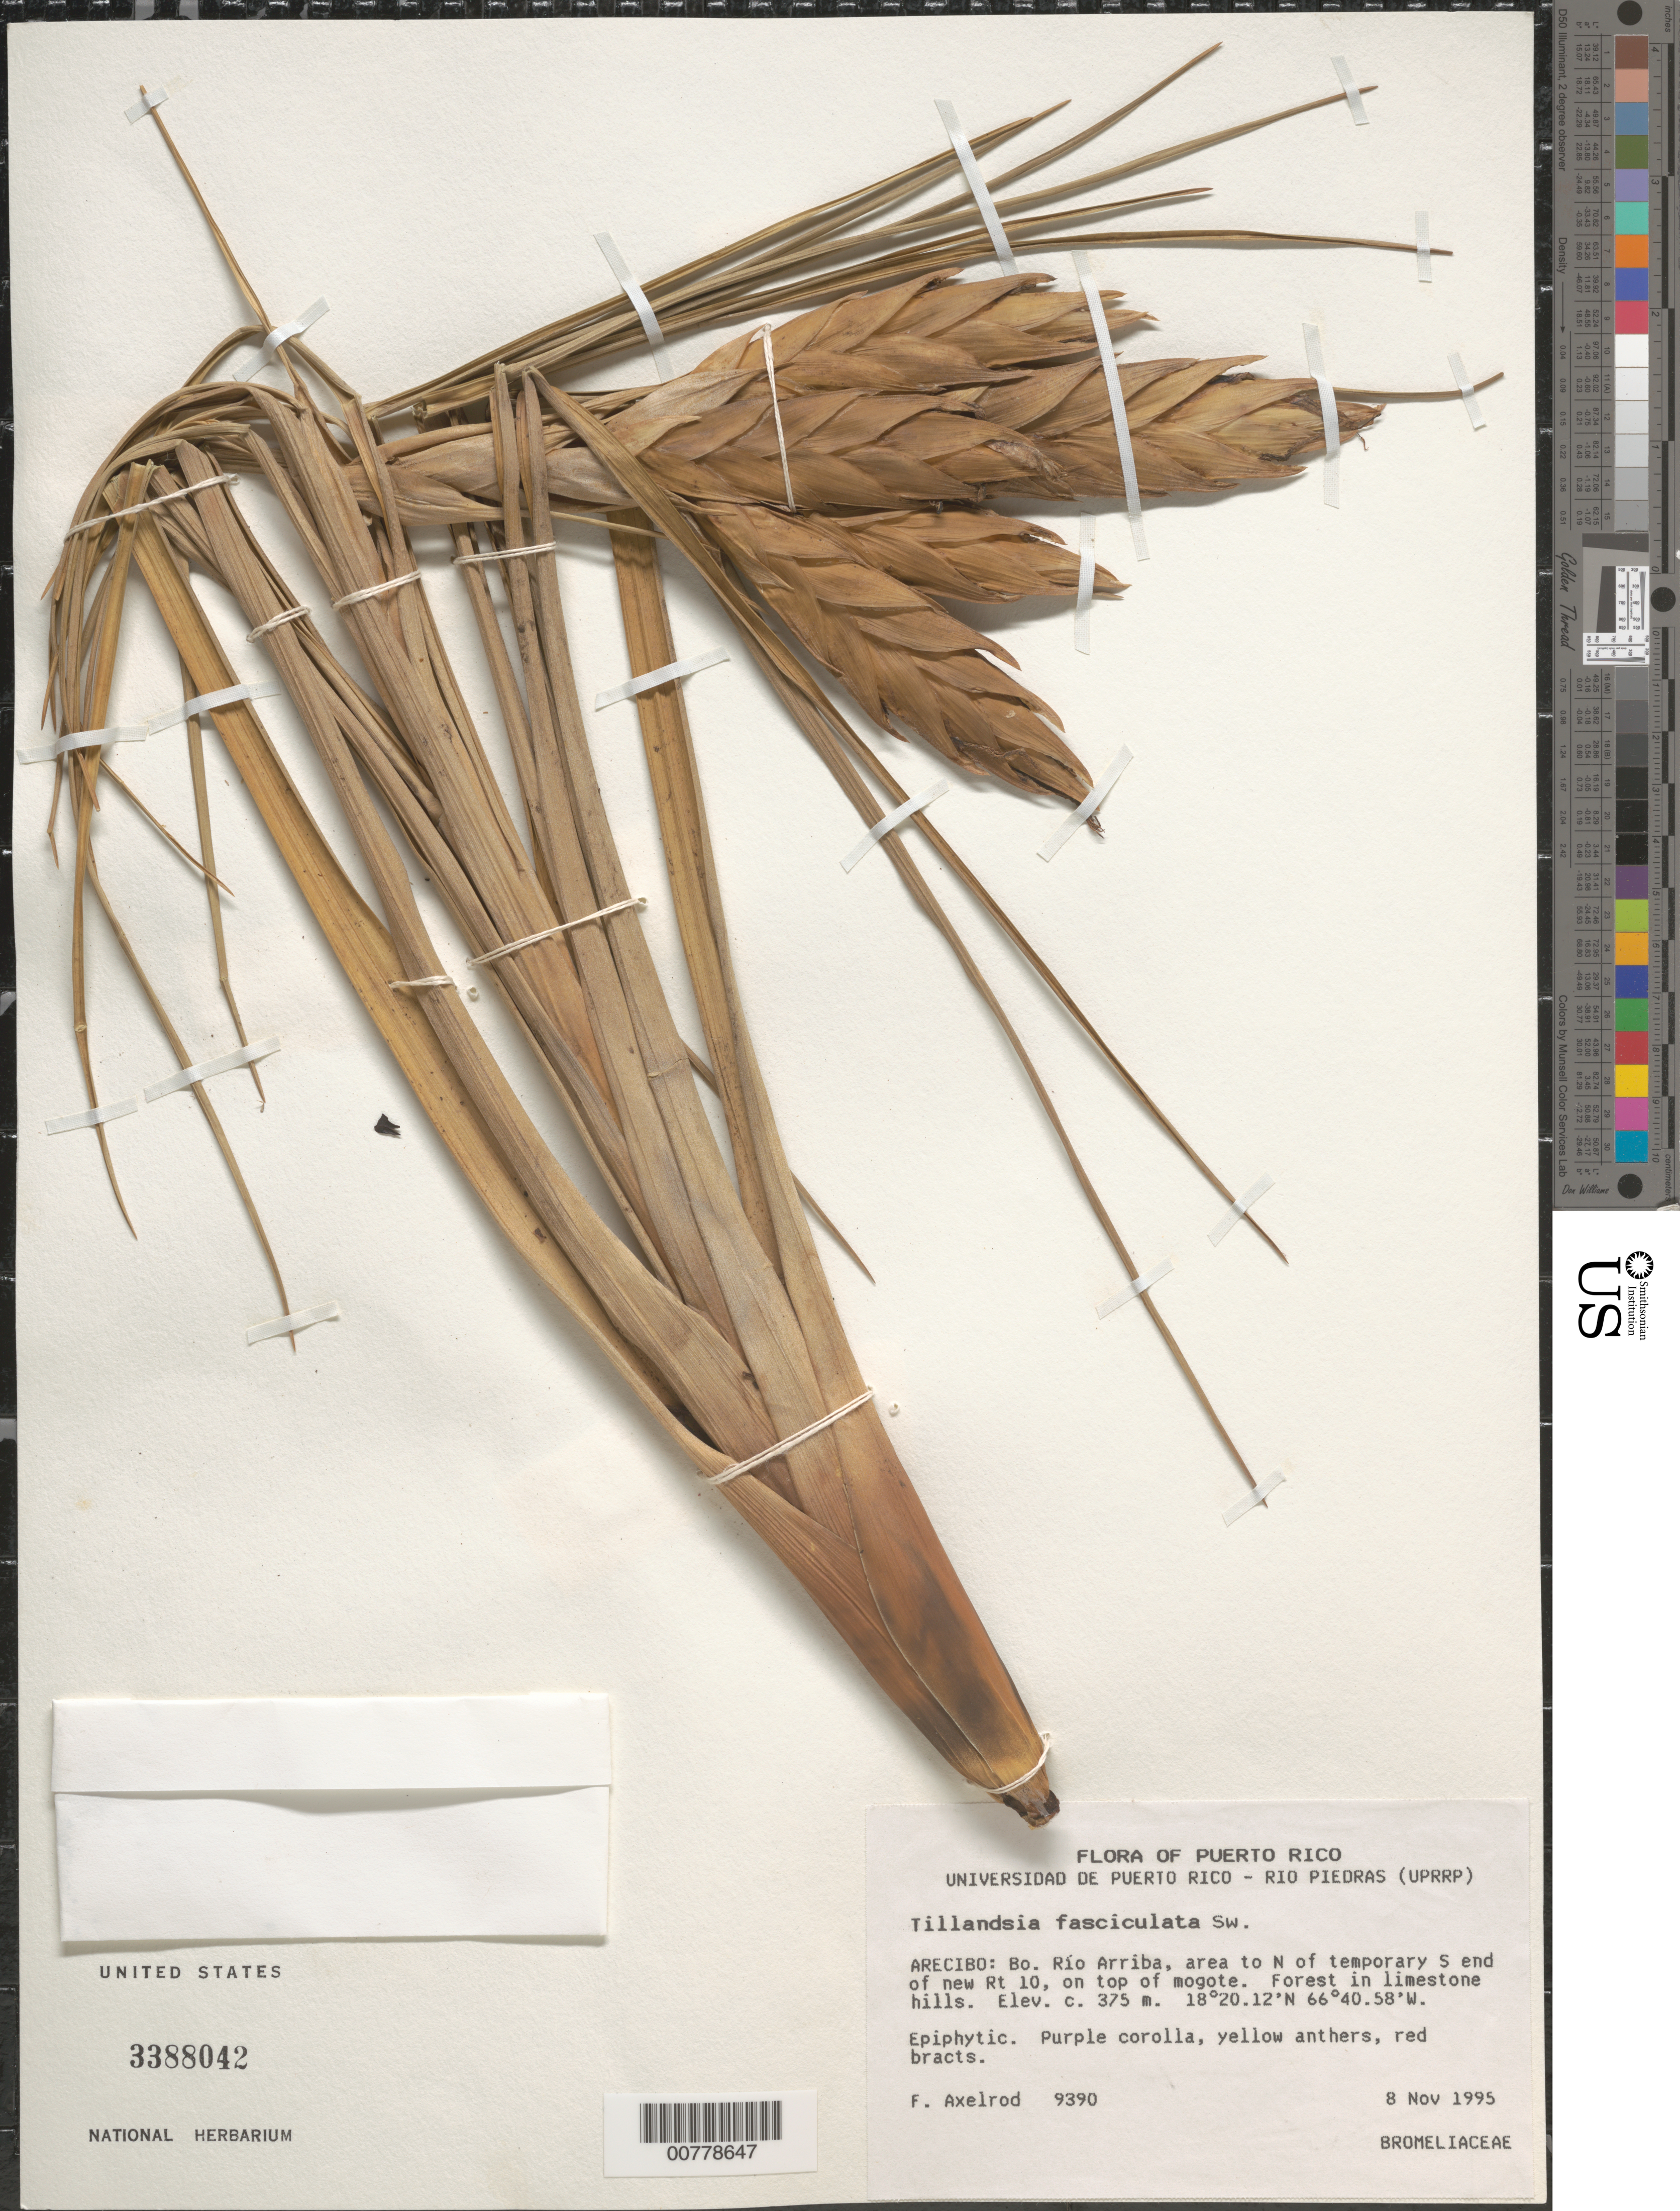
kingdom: Plantae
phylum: Tracheophyta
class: Liliopsida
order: Poales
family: Bromeliaceae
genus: Tillandsia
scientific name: Tillandsia fasciculata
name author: Sw.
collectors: F. S. Axelrod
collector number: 9390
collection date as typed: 08 Nov 1995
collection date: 1995-11-08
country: Puerto Rico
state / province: Arecibo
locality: Bo. Rio Arriba, area to N of temporary S end of new Rt. 10.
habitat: On top of mogote; forest in limestone hills.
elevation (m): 375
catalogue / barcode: US 3388042